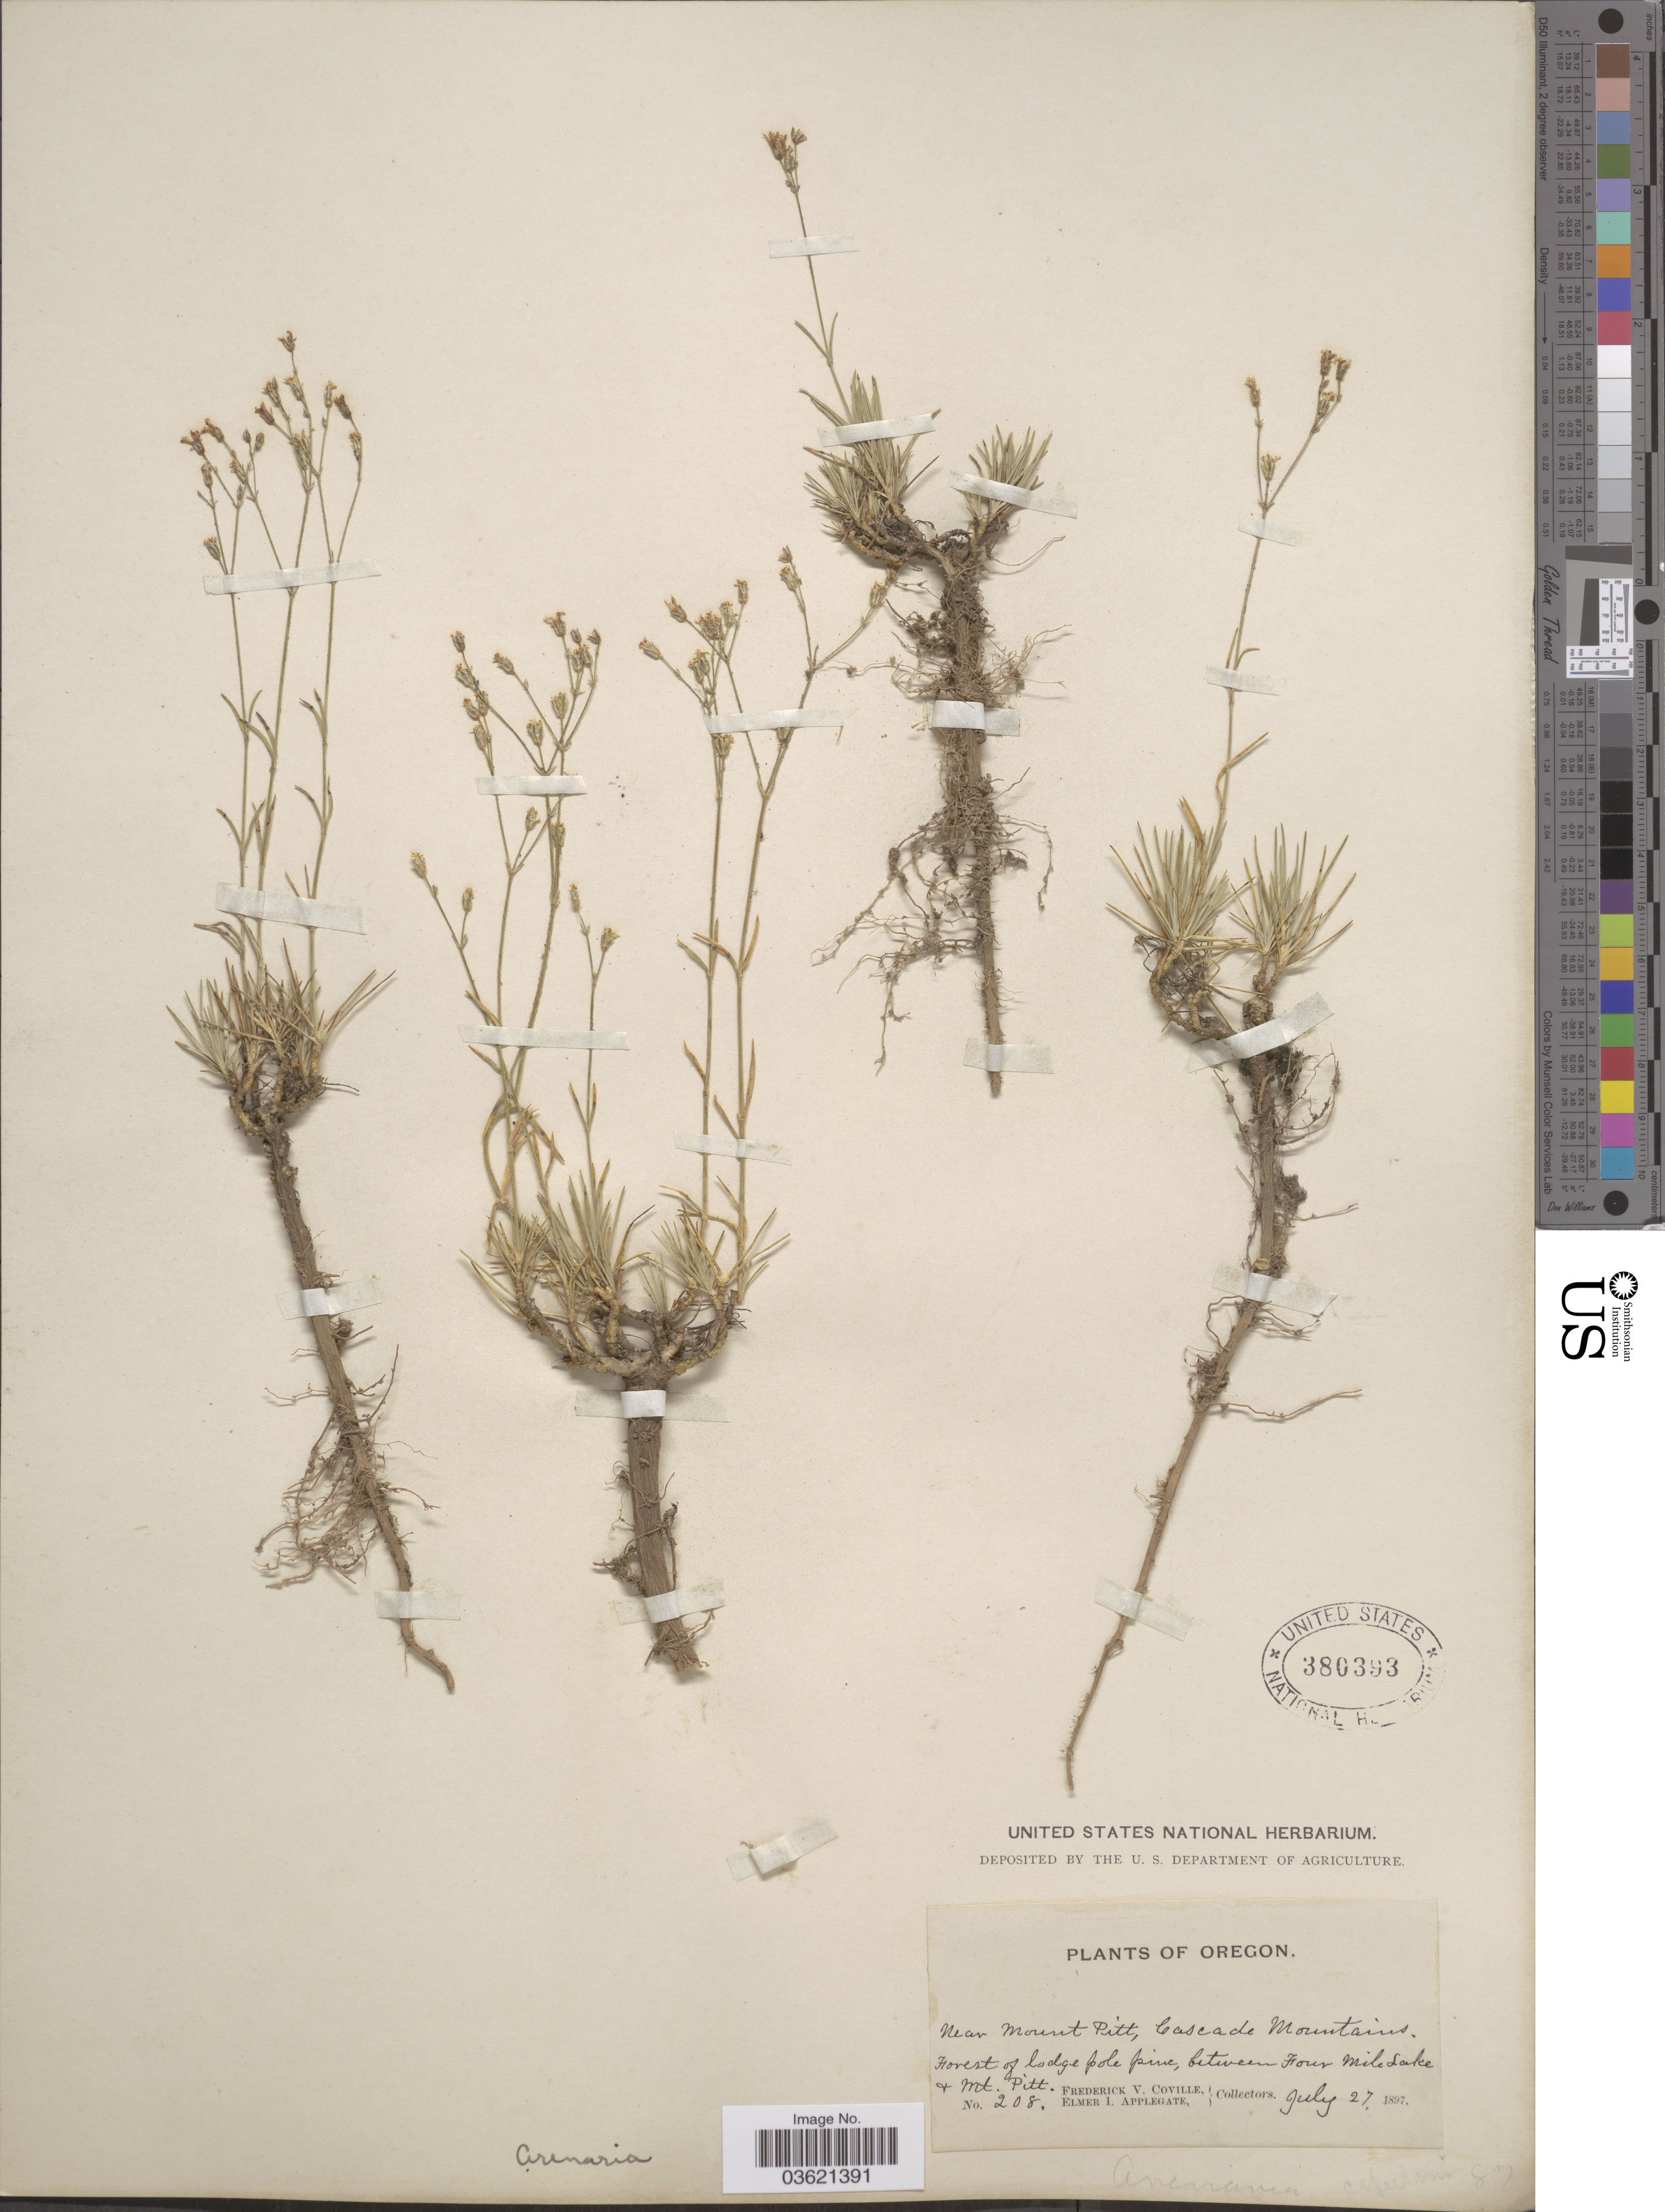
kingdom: Plantae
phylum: Tracheophyta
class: Magnoliopsida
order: Caryophyllales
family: Caryophyllaceae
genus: Arenaria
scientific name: Arenaria sp.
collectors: F. V. Coville & E. I. Applegate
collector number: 208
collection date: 1897-07-27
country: United States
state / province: Oregon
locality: Near Mount Pitt, Cascade Mountains. Forest of lodge pole pine, between Four Mile Lake & Mt. Pitt.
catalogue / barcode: US 380393